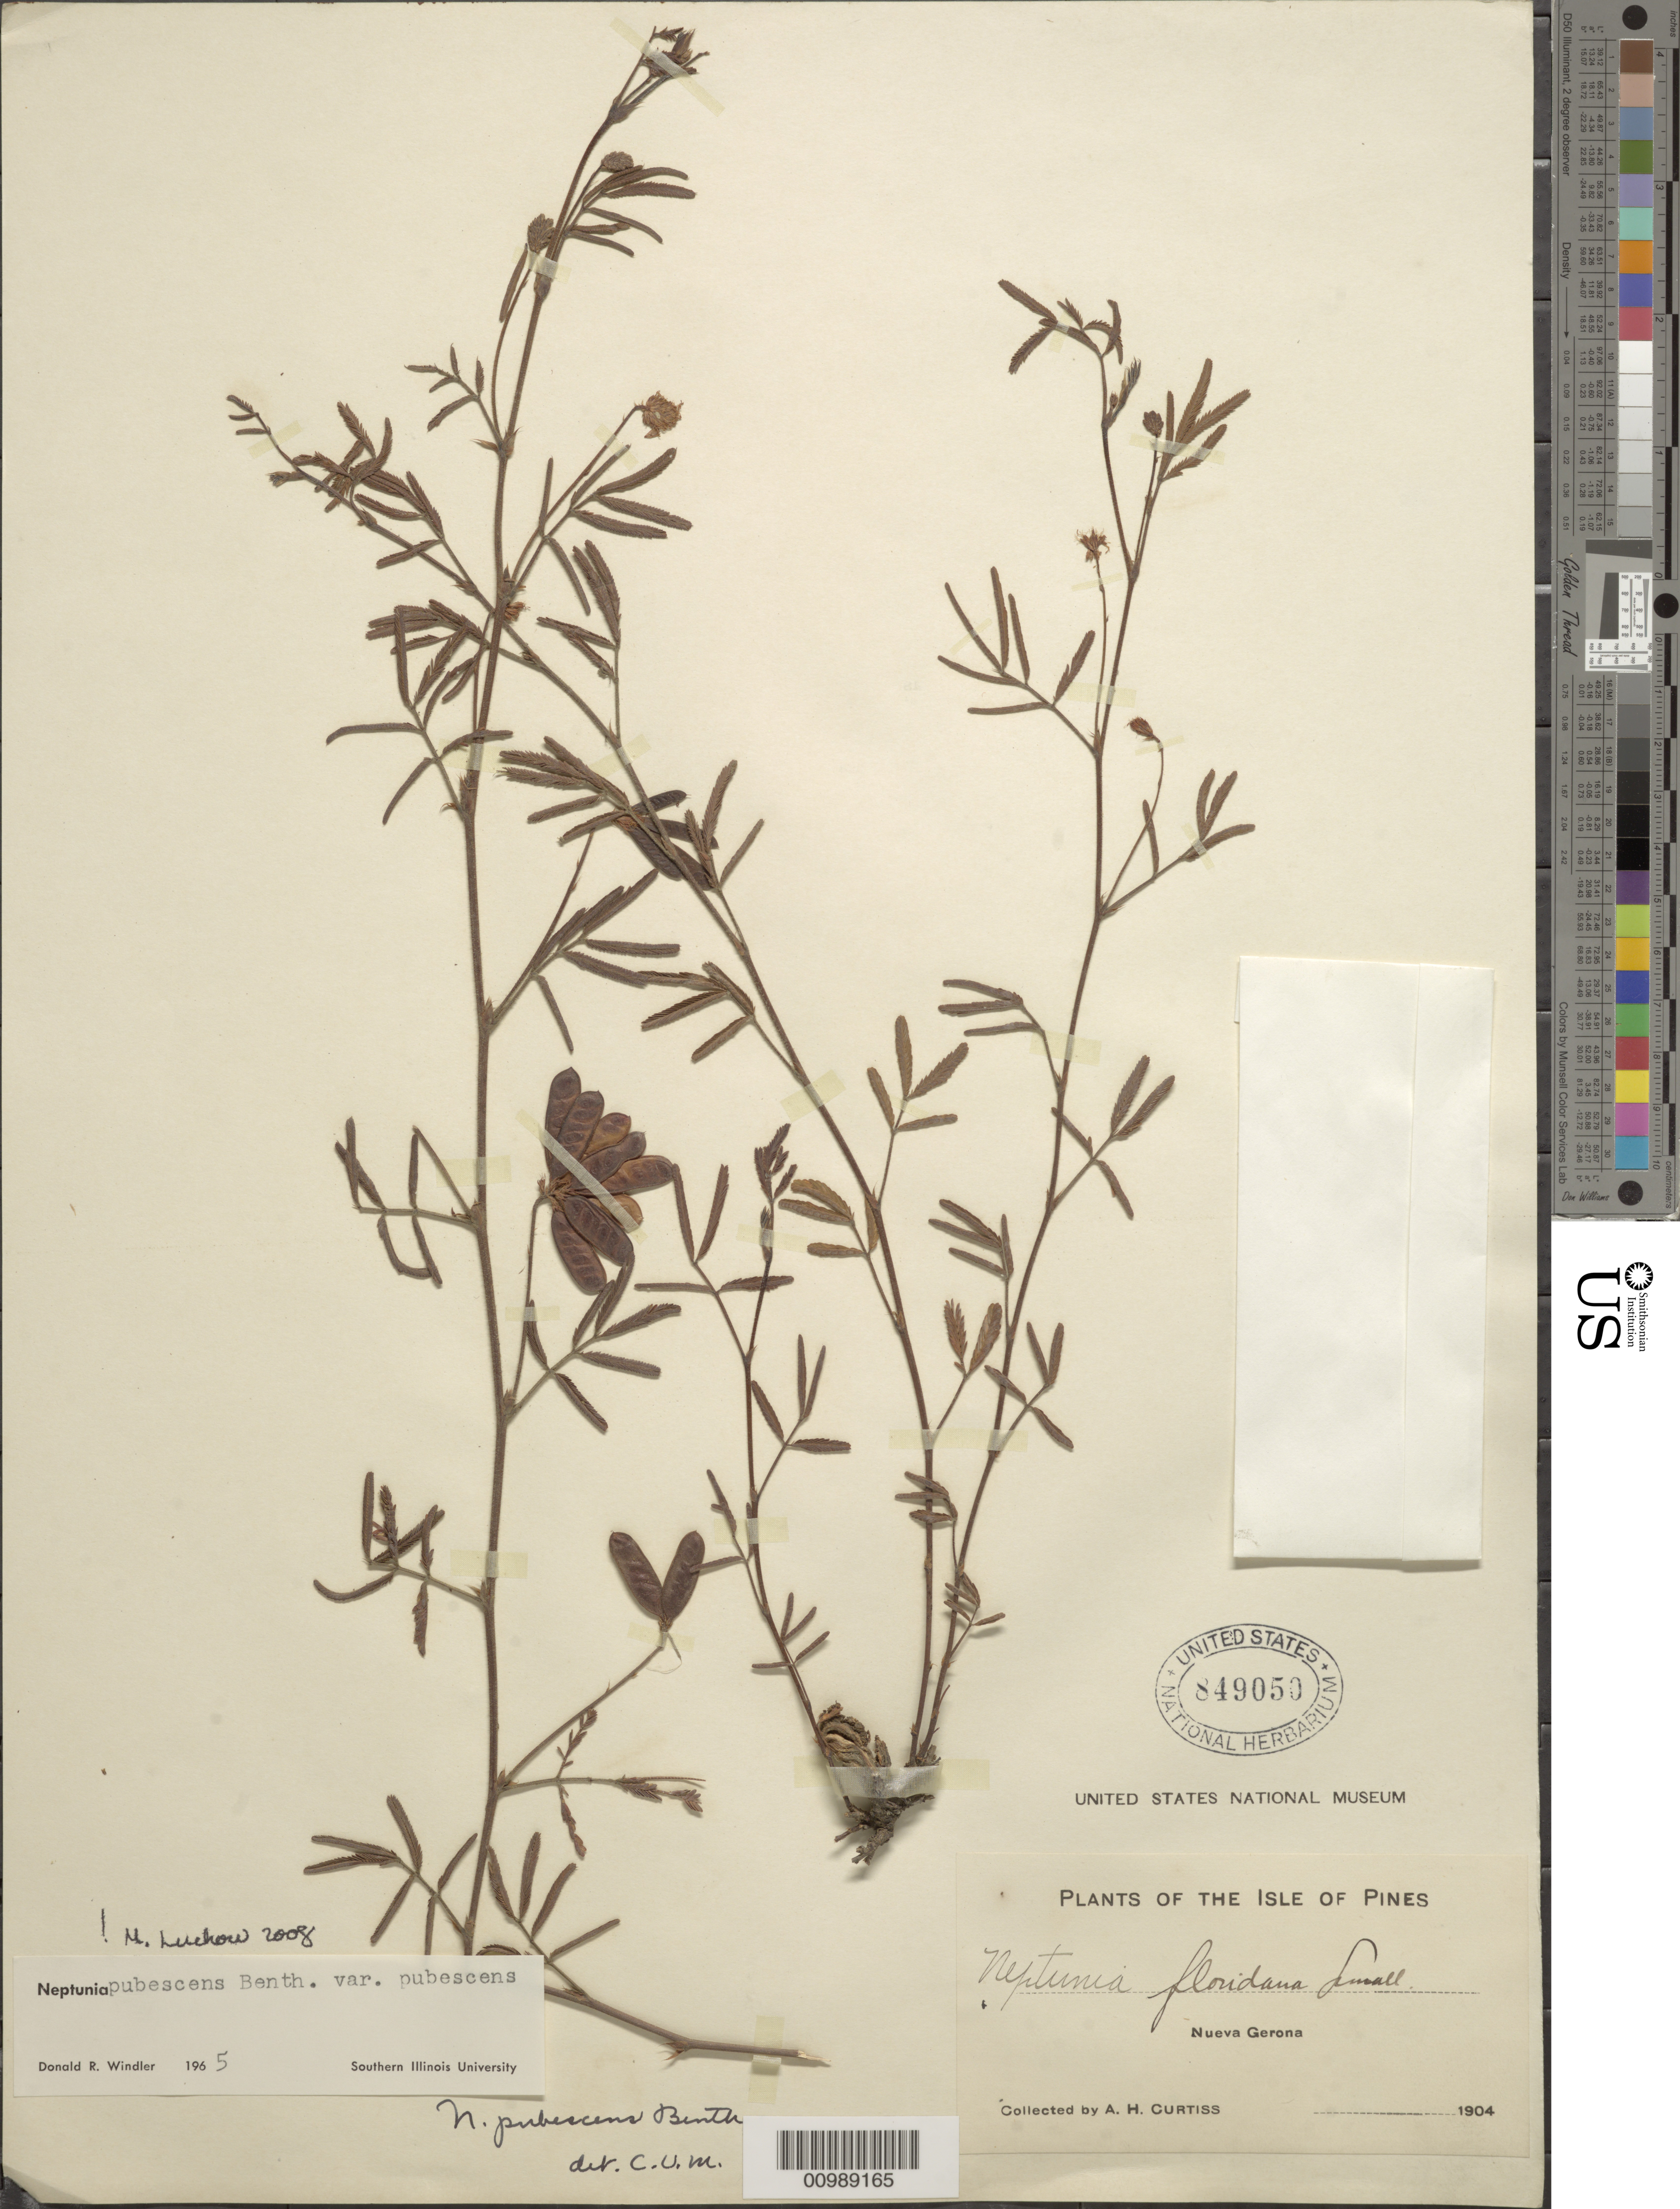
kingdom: Plantae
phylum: Tracheophyta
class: Magnoliopsida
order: Fabales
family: Fabaceae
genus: Neptunia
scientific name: Neptunia pubescens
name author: Benth.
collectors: A. H. Curtiss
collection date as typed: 1904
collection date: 1904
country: Cuba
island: Isla de la Juventud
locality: Nueva Gerona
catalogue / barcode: US 849050